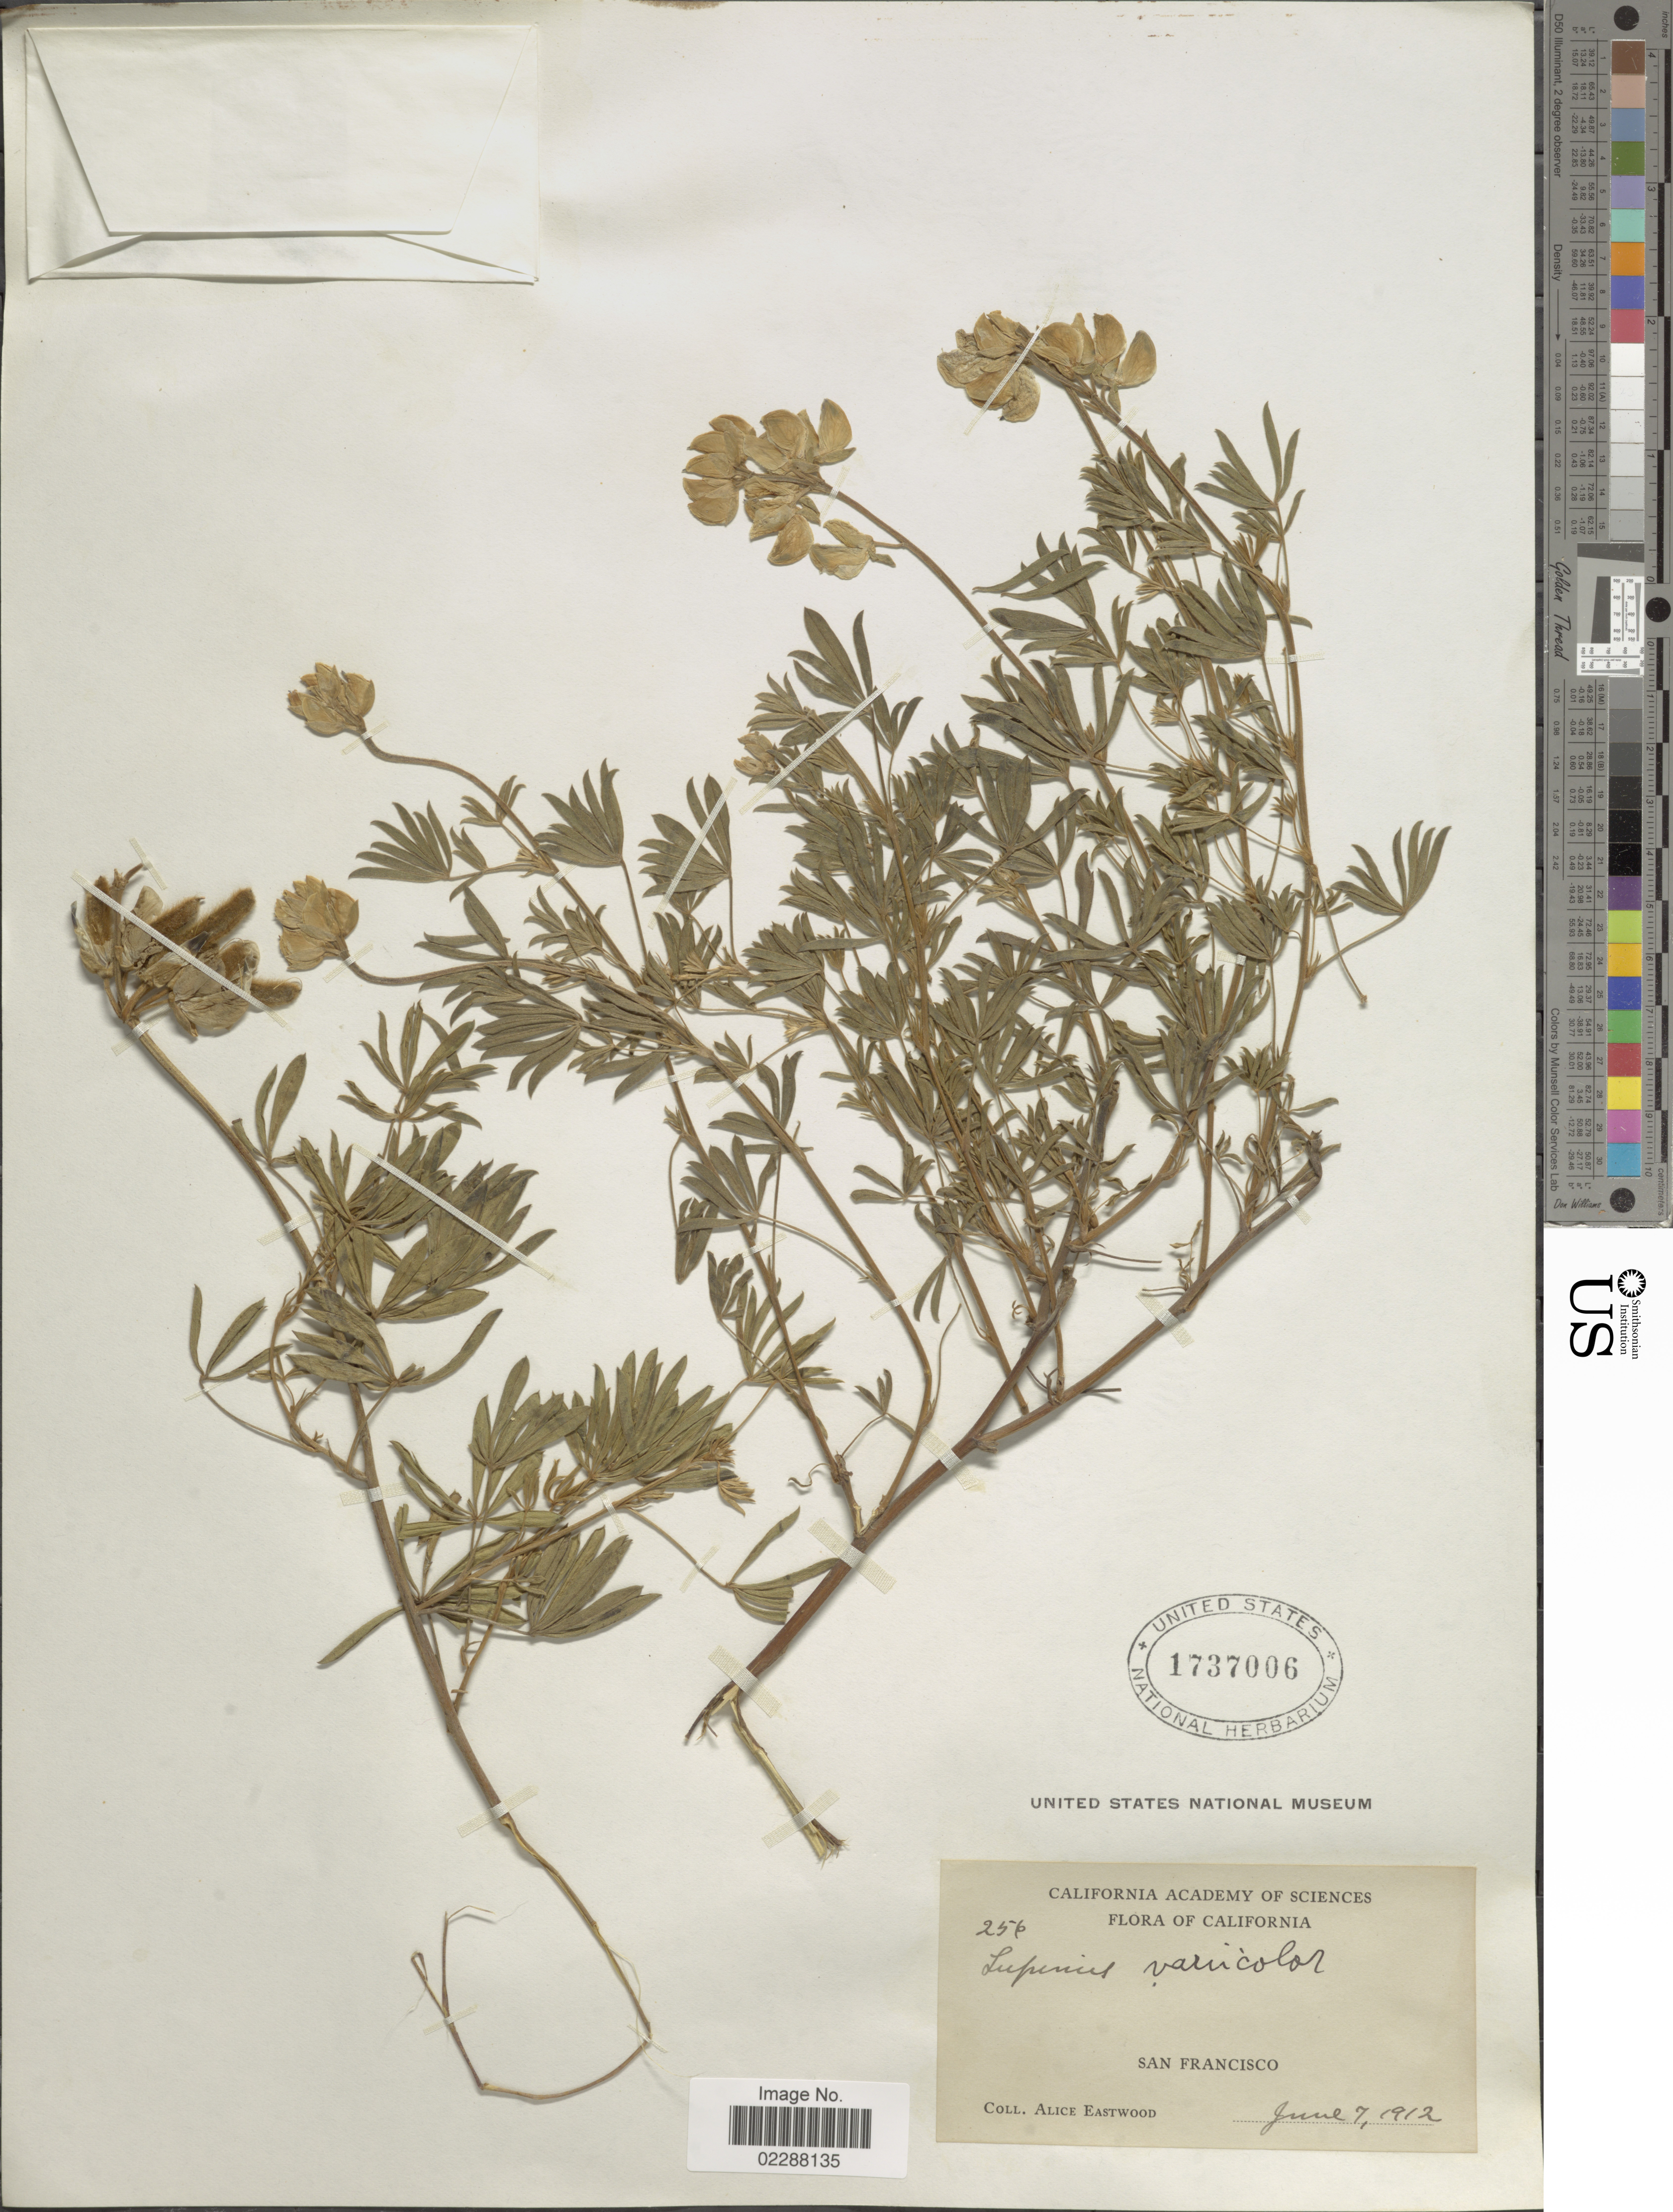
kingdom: Plantae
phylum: Tracheophyta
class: Magnoliopsida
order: Fabales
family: Fabaceae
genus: Lupinus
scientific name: Lupinus variicolor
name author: Steud.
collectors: A. Eastwood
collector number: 256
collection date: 1912-06-07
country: United States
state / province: California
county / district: San Francisco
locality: San Francisco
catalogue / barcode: US 1737006